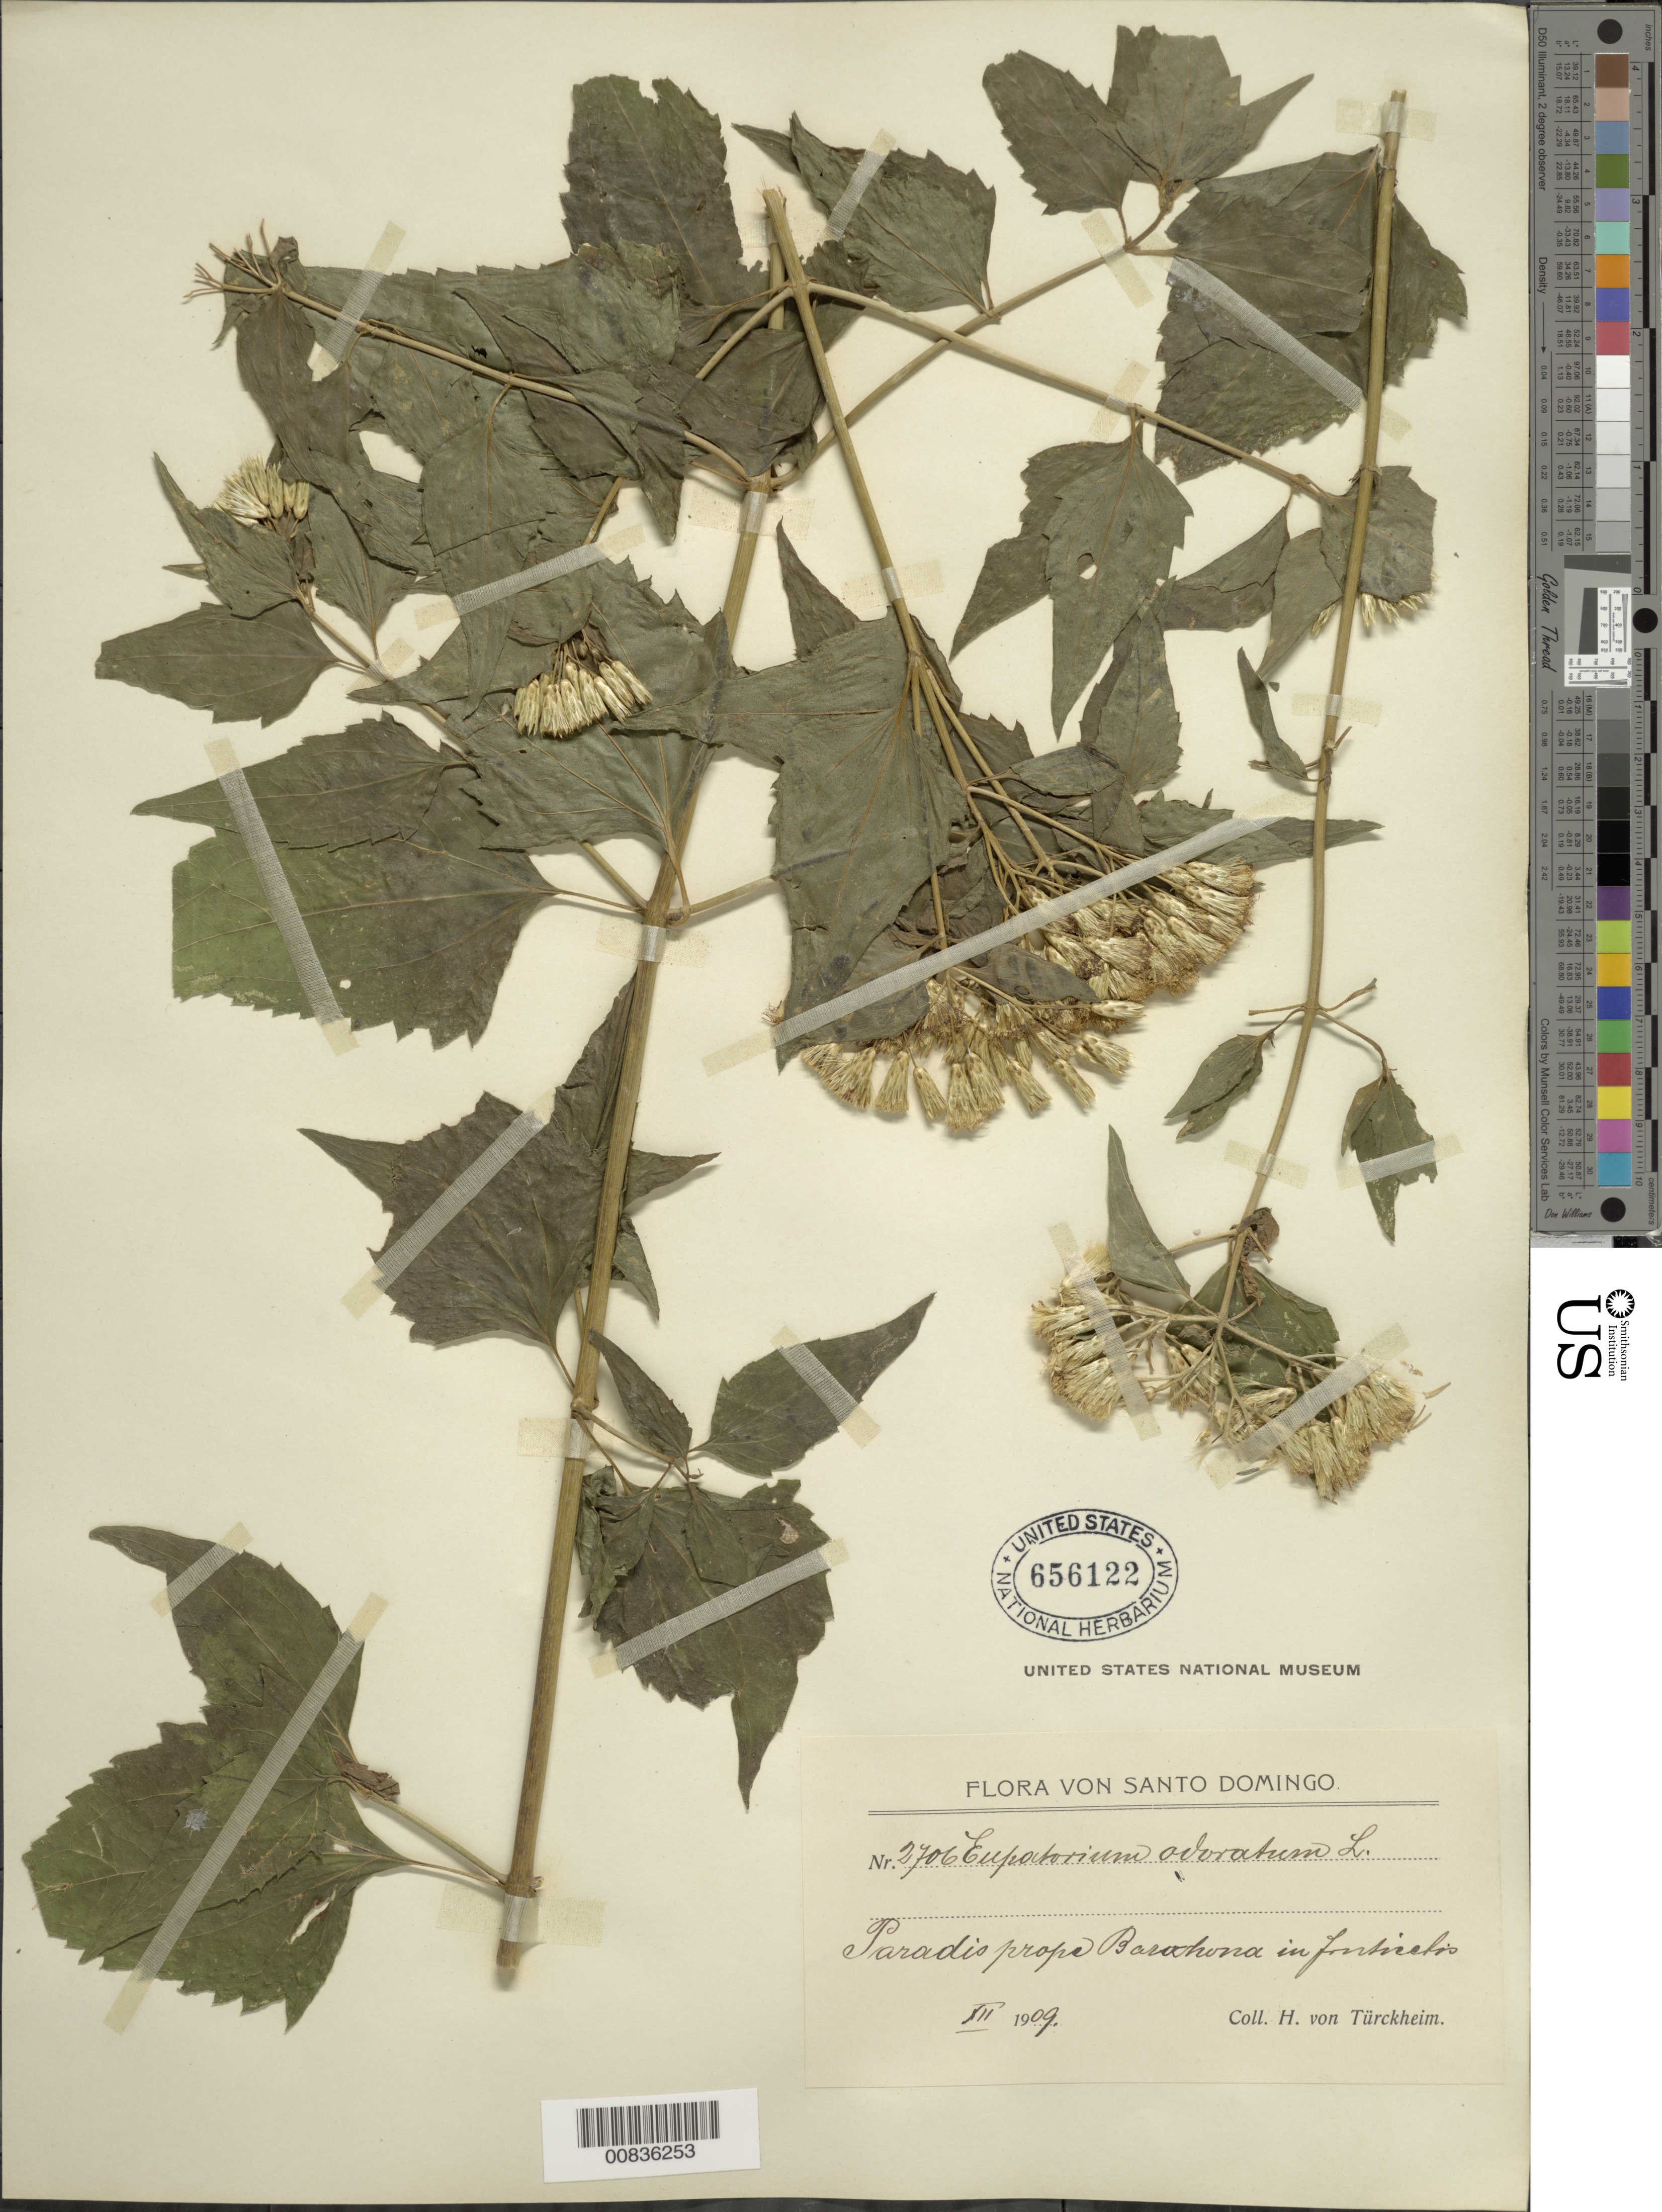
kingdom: Plantae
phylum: Tracheophyta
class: Magnoliopsida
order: Asterales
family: Asteraceae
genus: Chromolaena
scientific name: Chromolaena odorata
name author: (L.) R.M. King & H. Rob.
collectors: H. von Türckheim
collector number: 2706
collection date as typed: Dec 1909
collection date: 1909-12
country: Dominican Republic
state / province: Barahona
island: Hispaniola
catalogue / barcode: US 656122